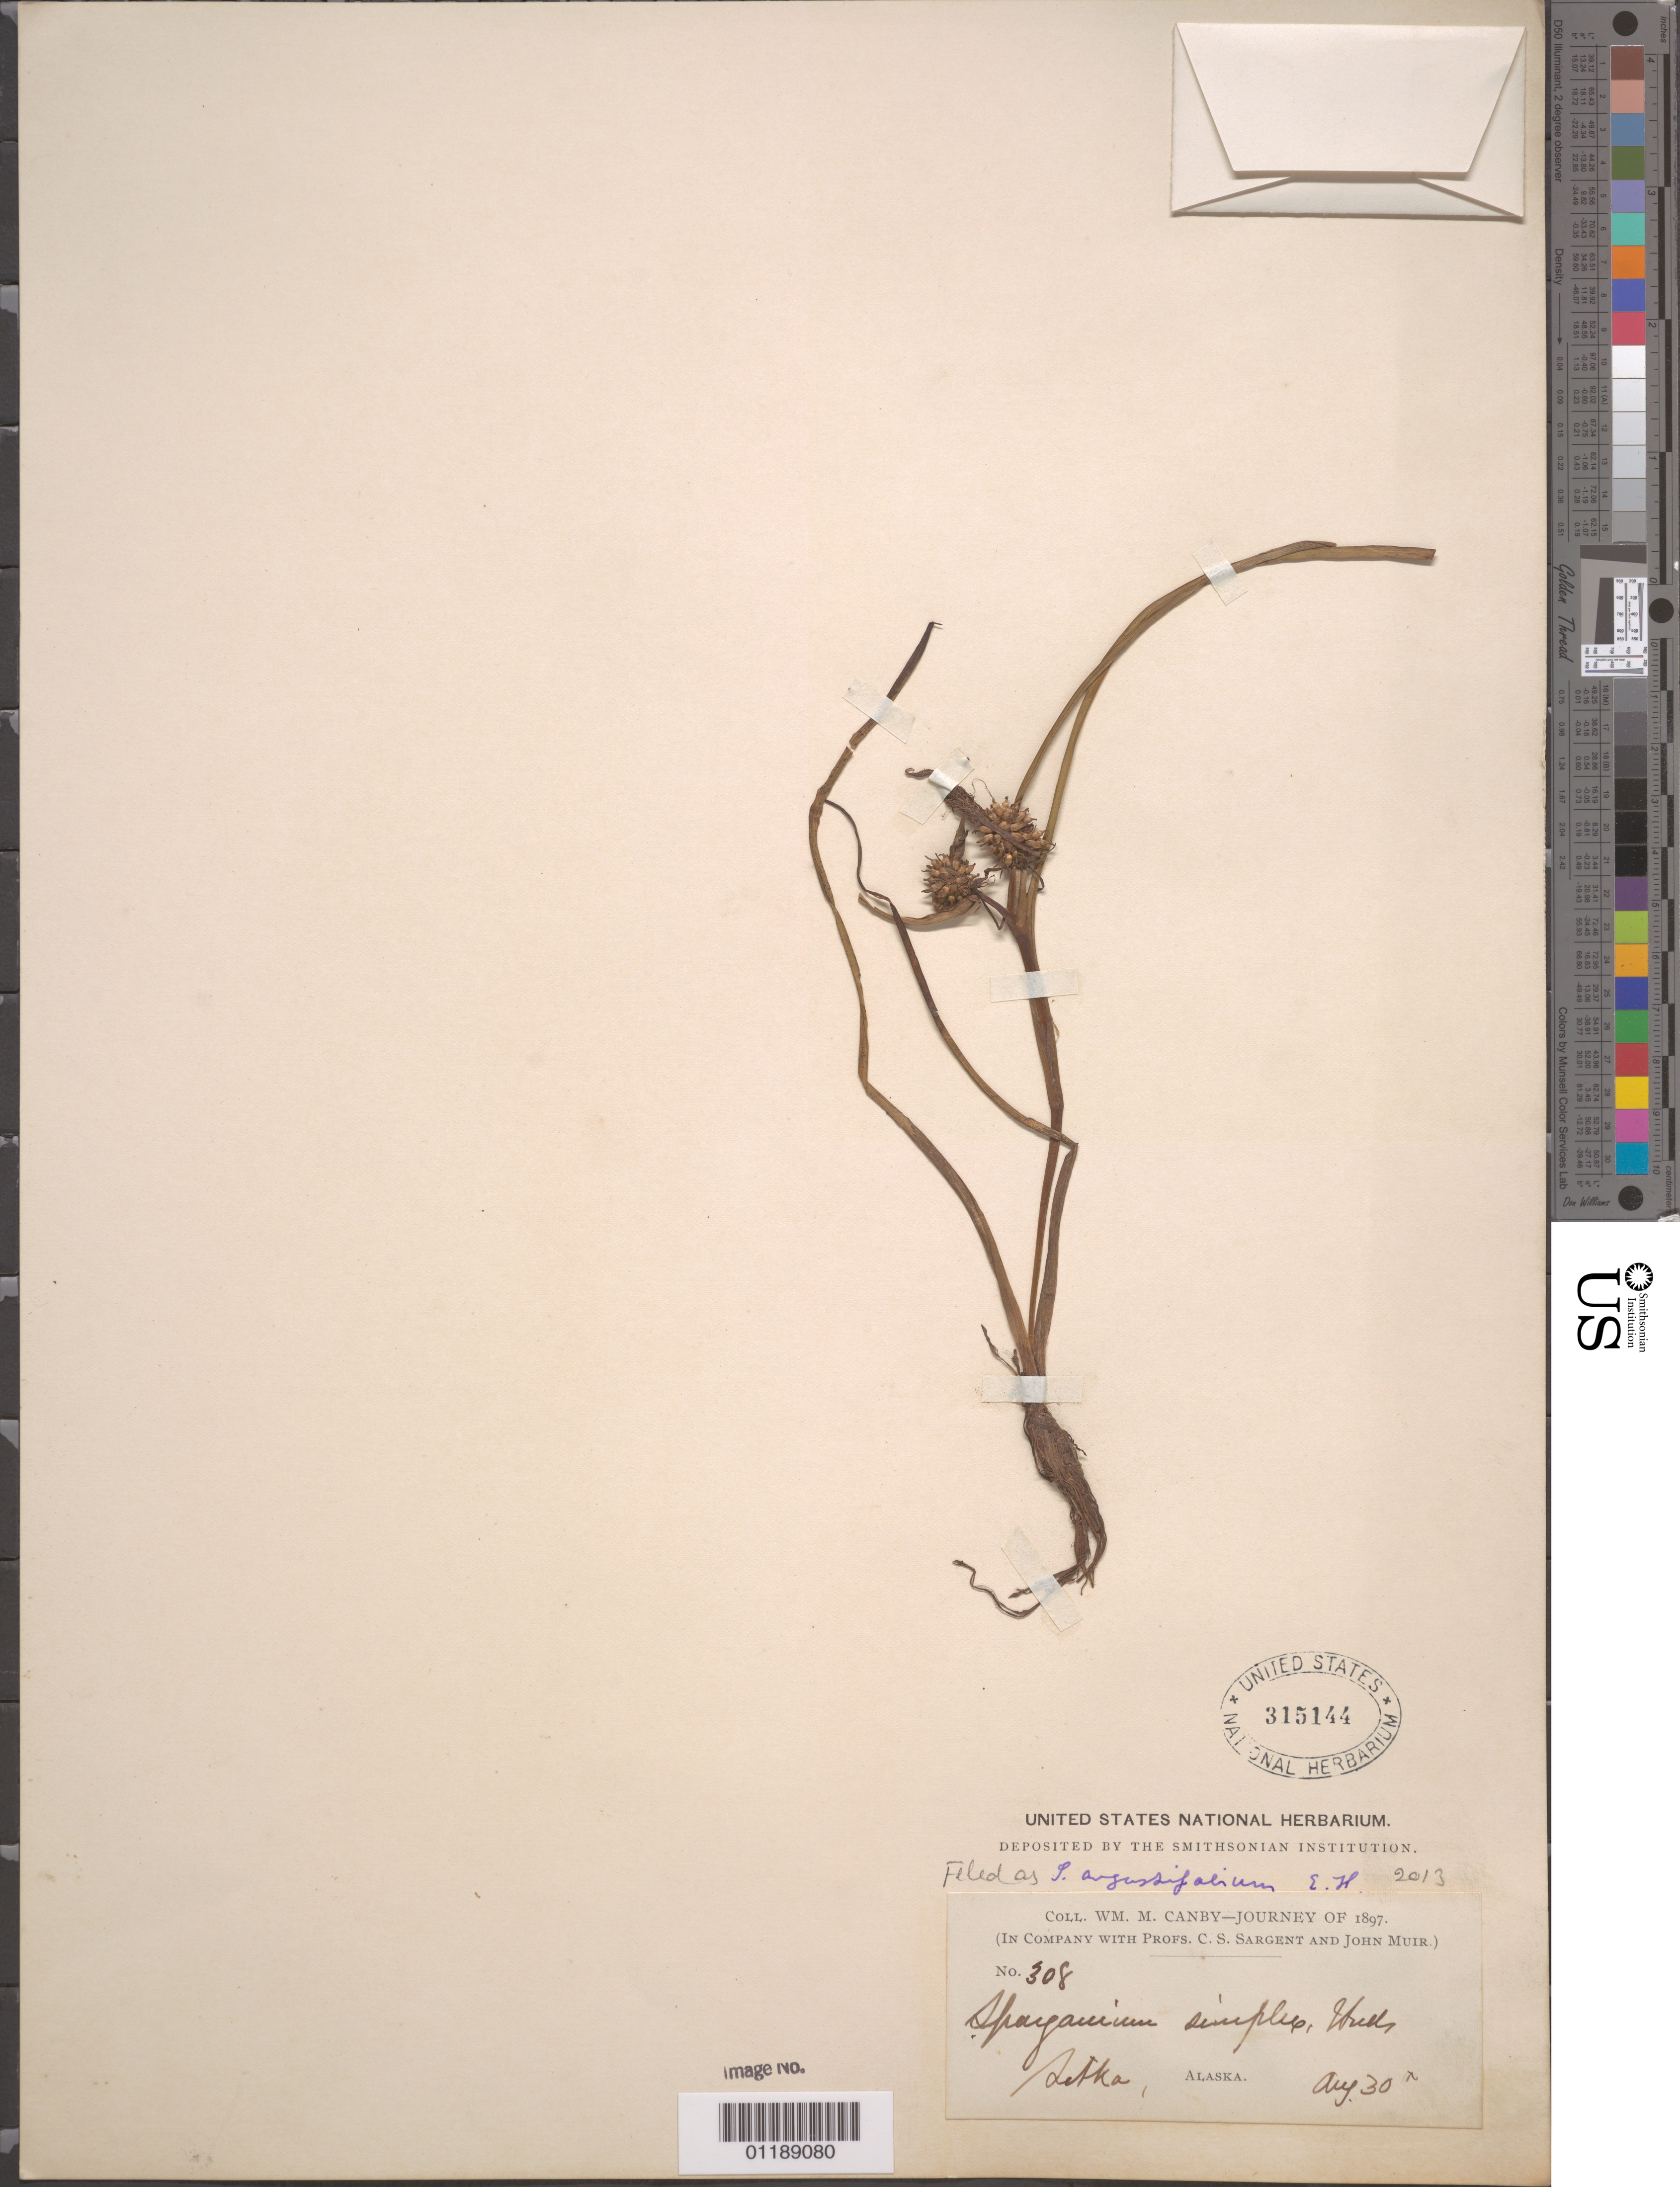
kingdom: Plantae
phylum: Tracheophyta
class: Liliopsida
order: Poales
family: Typhaceae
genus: Sparganium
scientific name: Sparganium angustifolium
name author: Michx.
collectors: W. M. Canby, C. S. Sargent & J. Muir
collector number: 308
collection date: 1897-08-30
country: United States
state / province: Alaska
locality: Sitka.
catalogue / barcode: US 315144